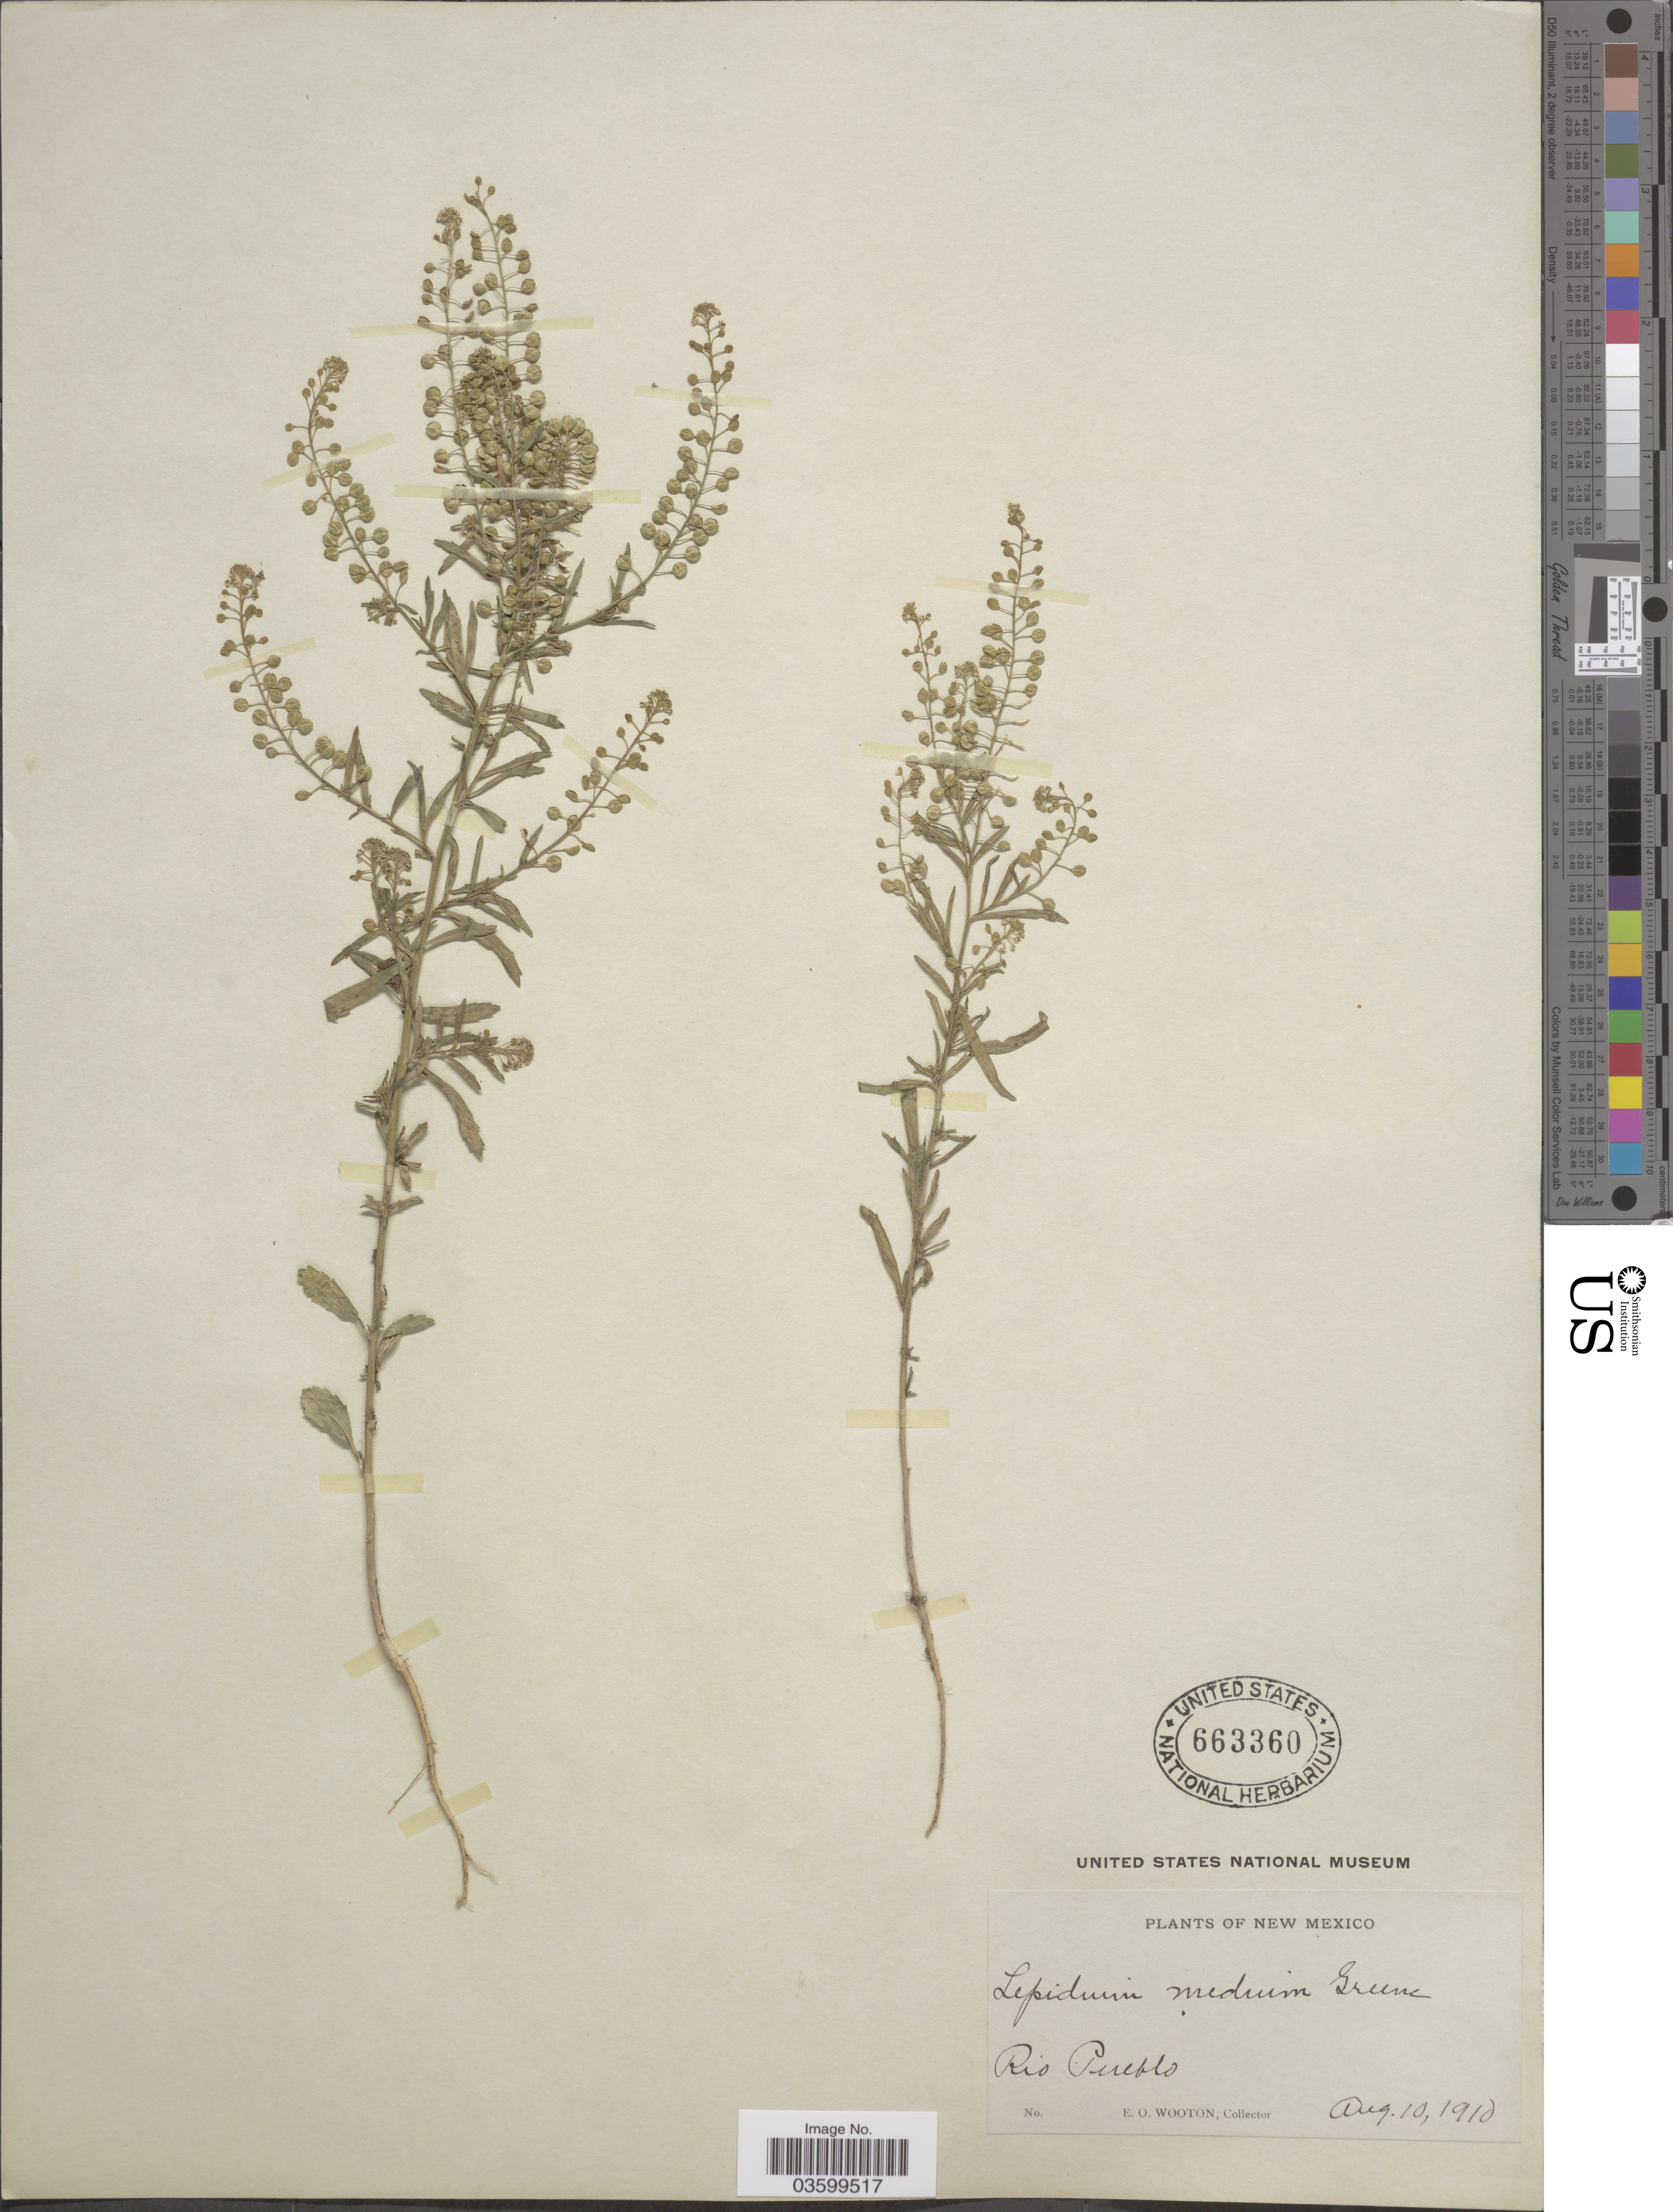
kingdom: Plantae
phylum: Tracheophyta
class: Magnoliopsida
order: Brassicales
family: Brassicaceae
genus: Lepidium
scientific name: Lepidium virginicum var. medium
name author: (Greene) C.L. Hitchc.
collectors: E. O. Wooton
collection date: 1910-08-10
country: United States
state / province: New Mexico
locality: Rio Pueblo.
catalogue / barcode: US 663360